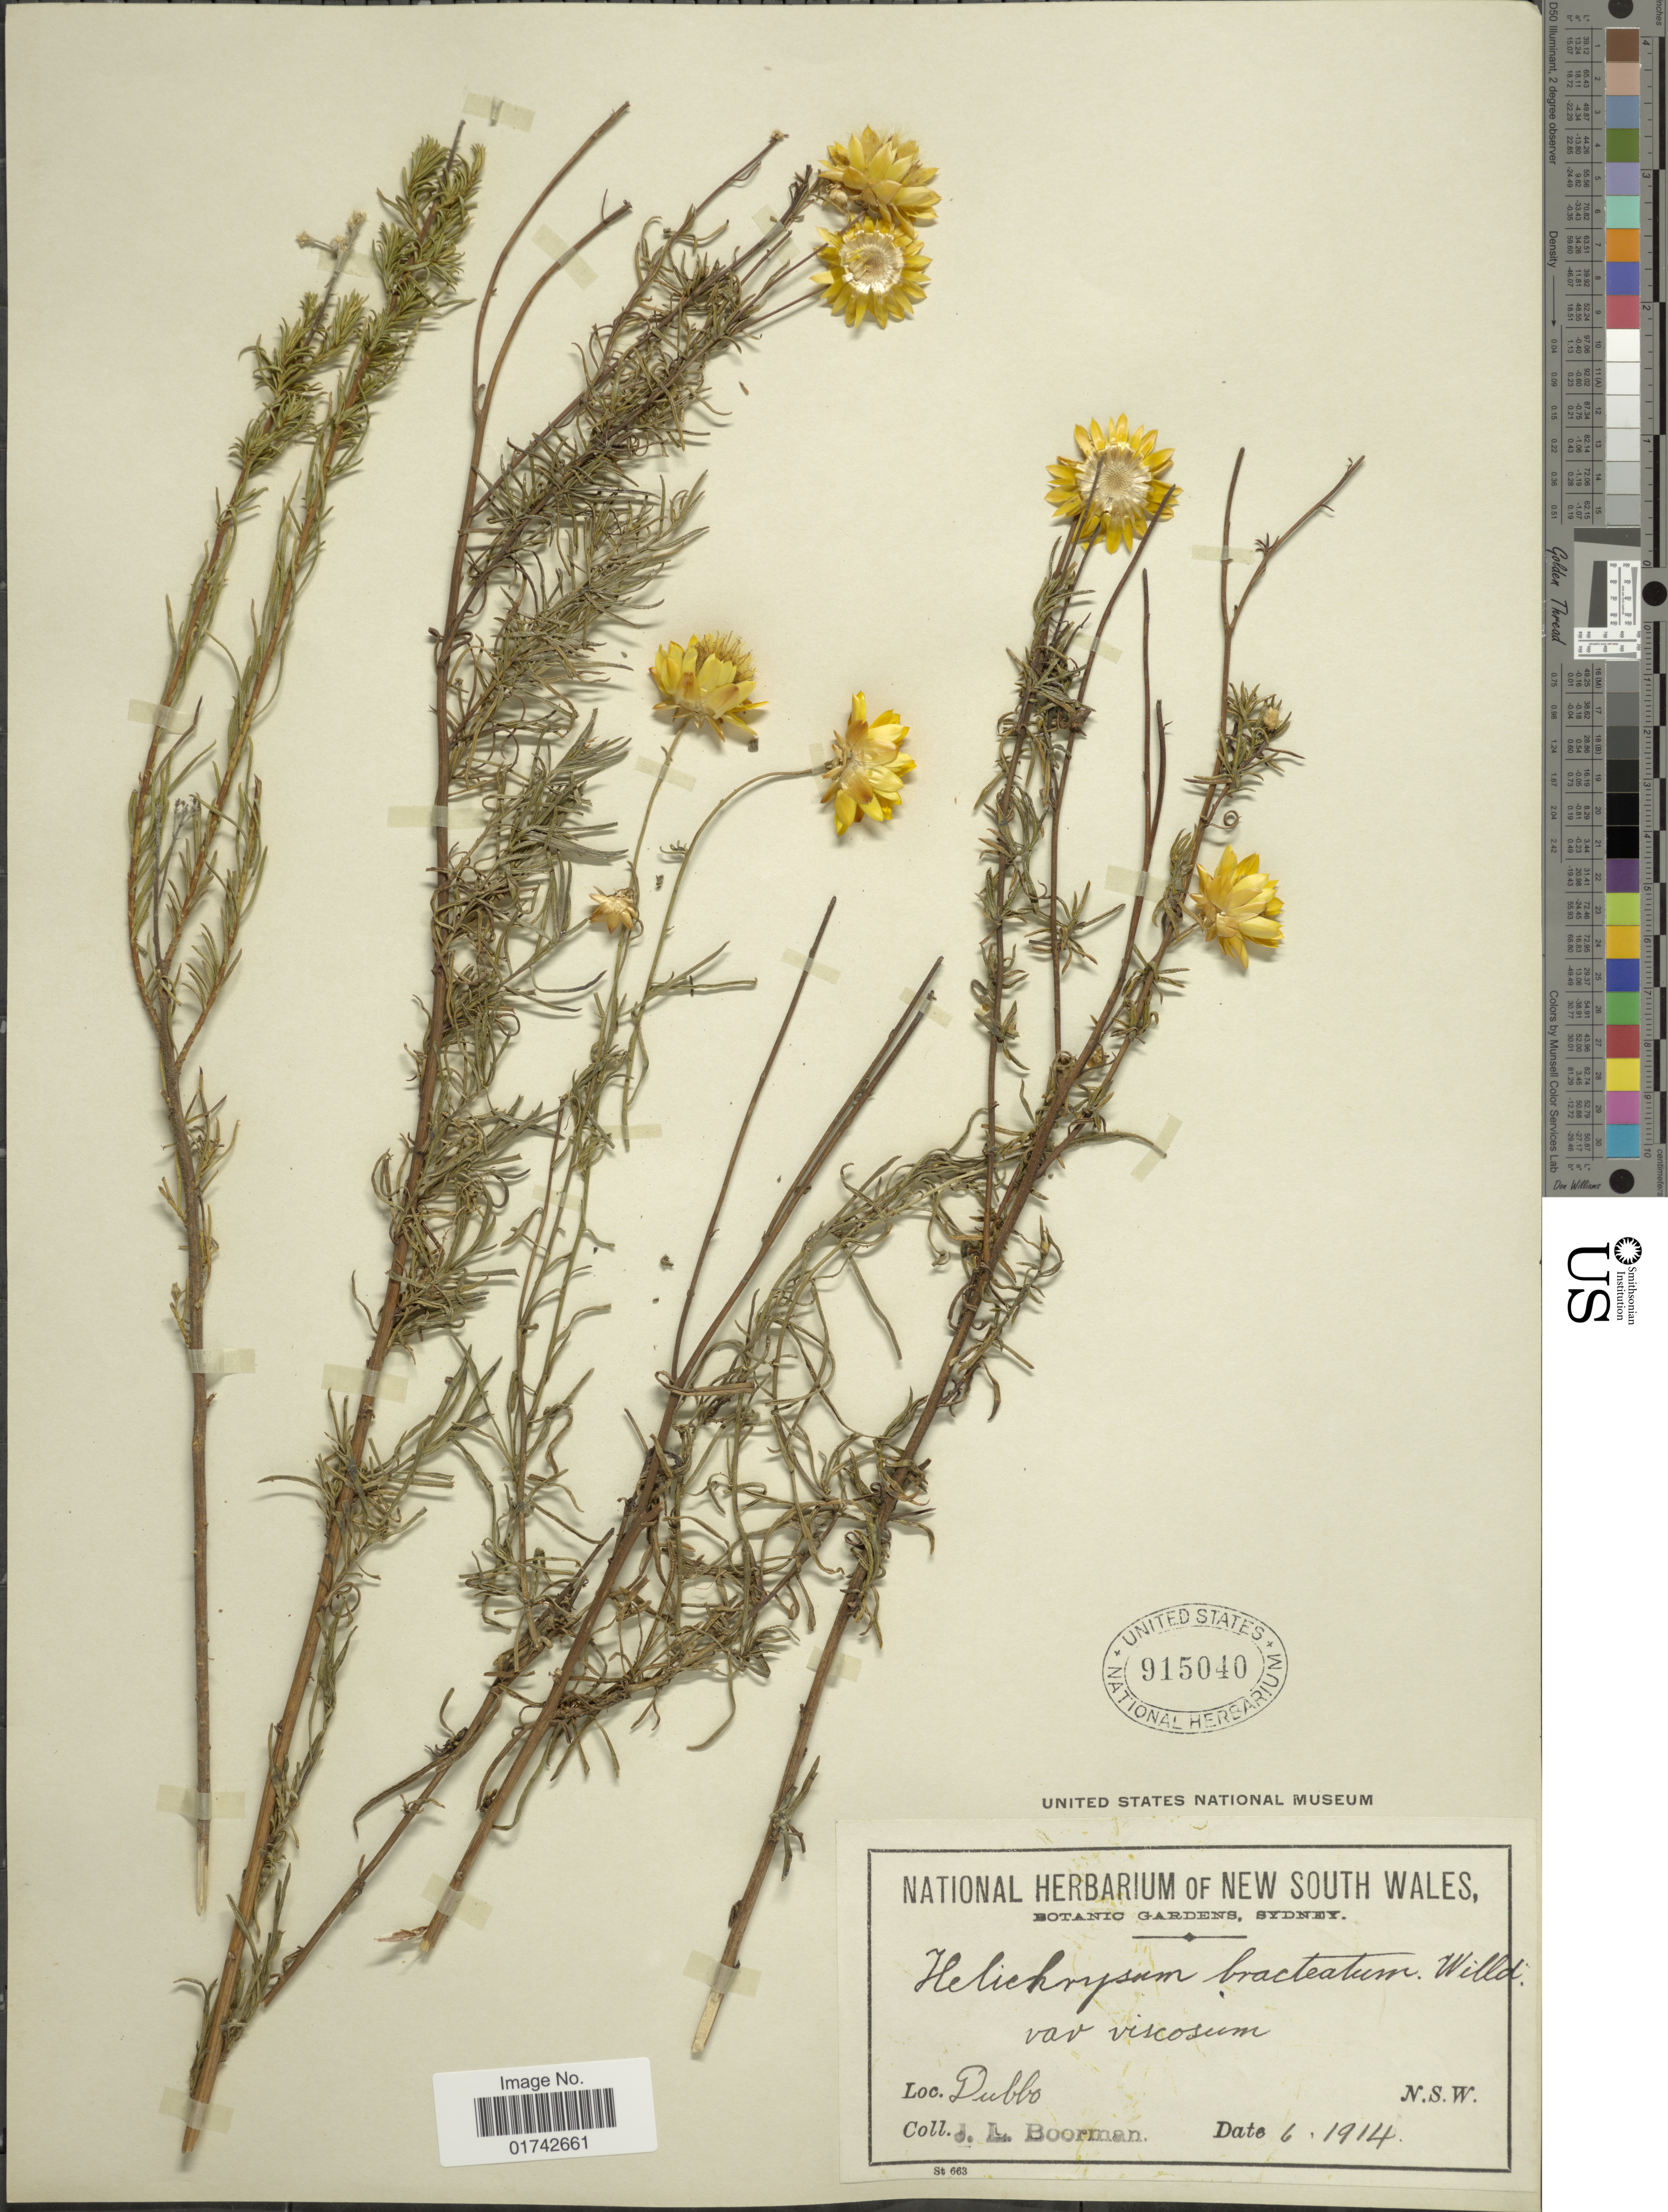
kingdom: Plantae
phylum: Tracheophyta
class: Magnoliopsida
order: Asterales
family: Asteraceae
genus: Helichrysum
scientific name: Helichrysum viscosum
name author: Spreng.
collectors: J. Boorman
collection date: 1914-06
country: Australia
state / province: New South Wales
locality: Dublo. N.S.W.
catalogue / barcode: US 915040